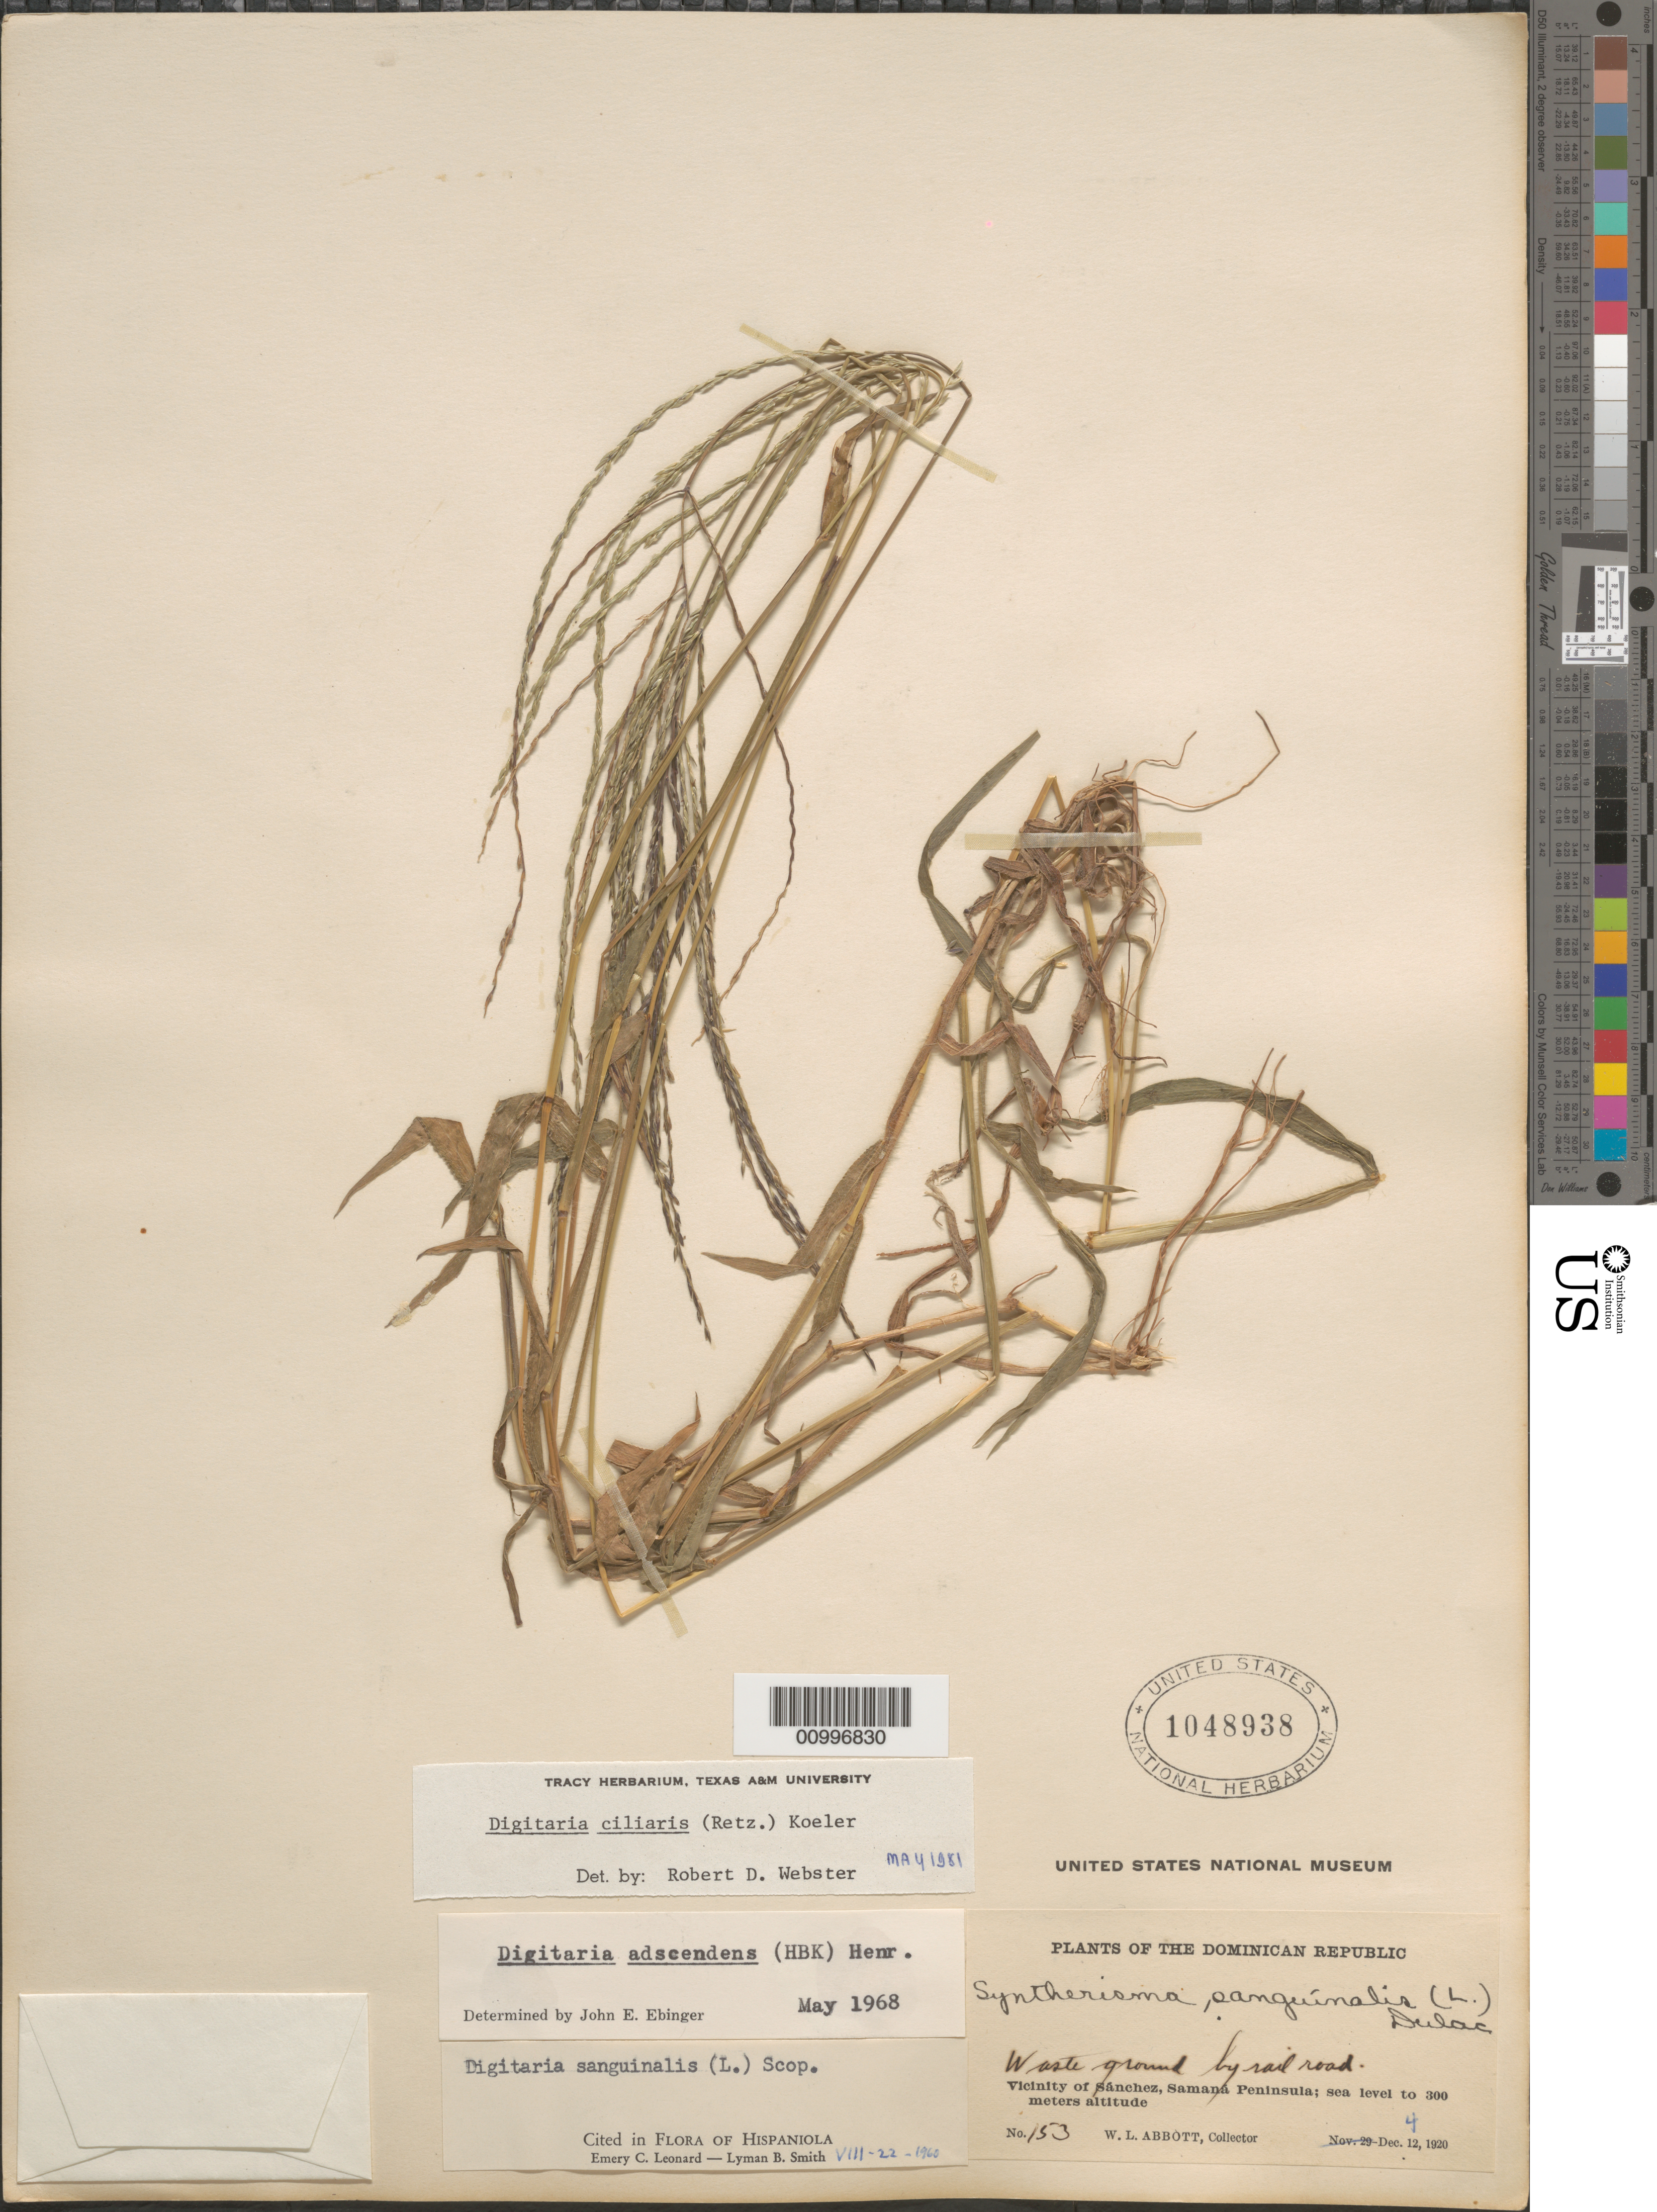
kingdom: Plantae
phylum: Tracheophyta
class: Liliopsida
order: Poales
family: Poaceae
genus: Digitaria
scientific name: Digitaria ciliaris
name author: (Retz.) Koeler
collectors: W. L. Abbott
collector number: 153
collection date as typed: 04 Dec 1920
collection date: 1920-12-04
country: Dominican Republic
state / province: Samaná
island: Hispaniola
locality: Vicinity of Sanchez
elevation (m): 0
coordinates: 0 N, 0 E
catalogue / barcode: US 1048938